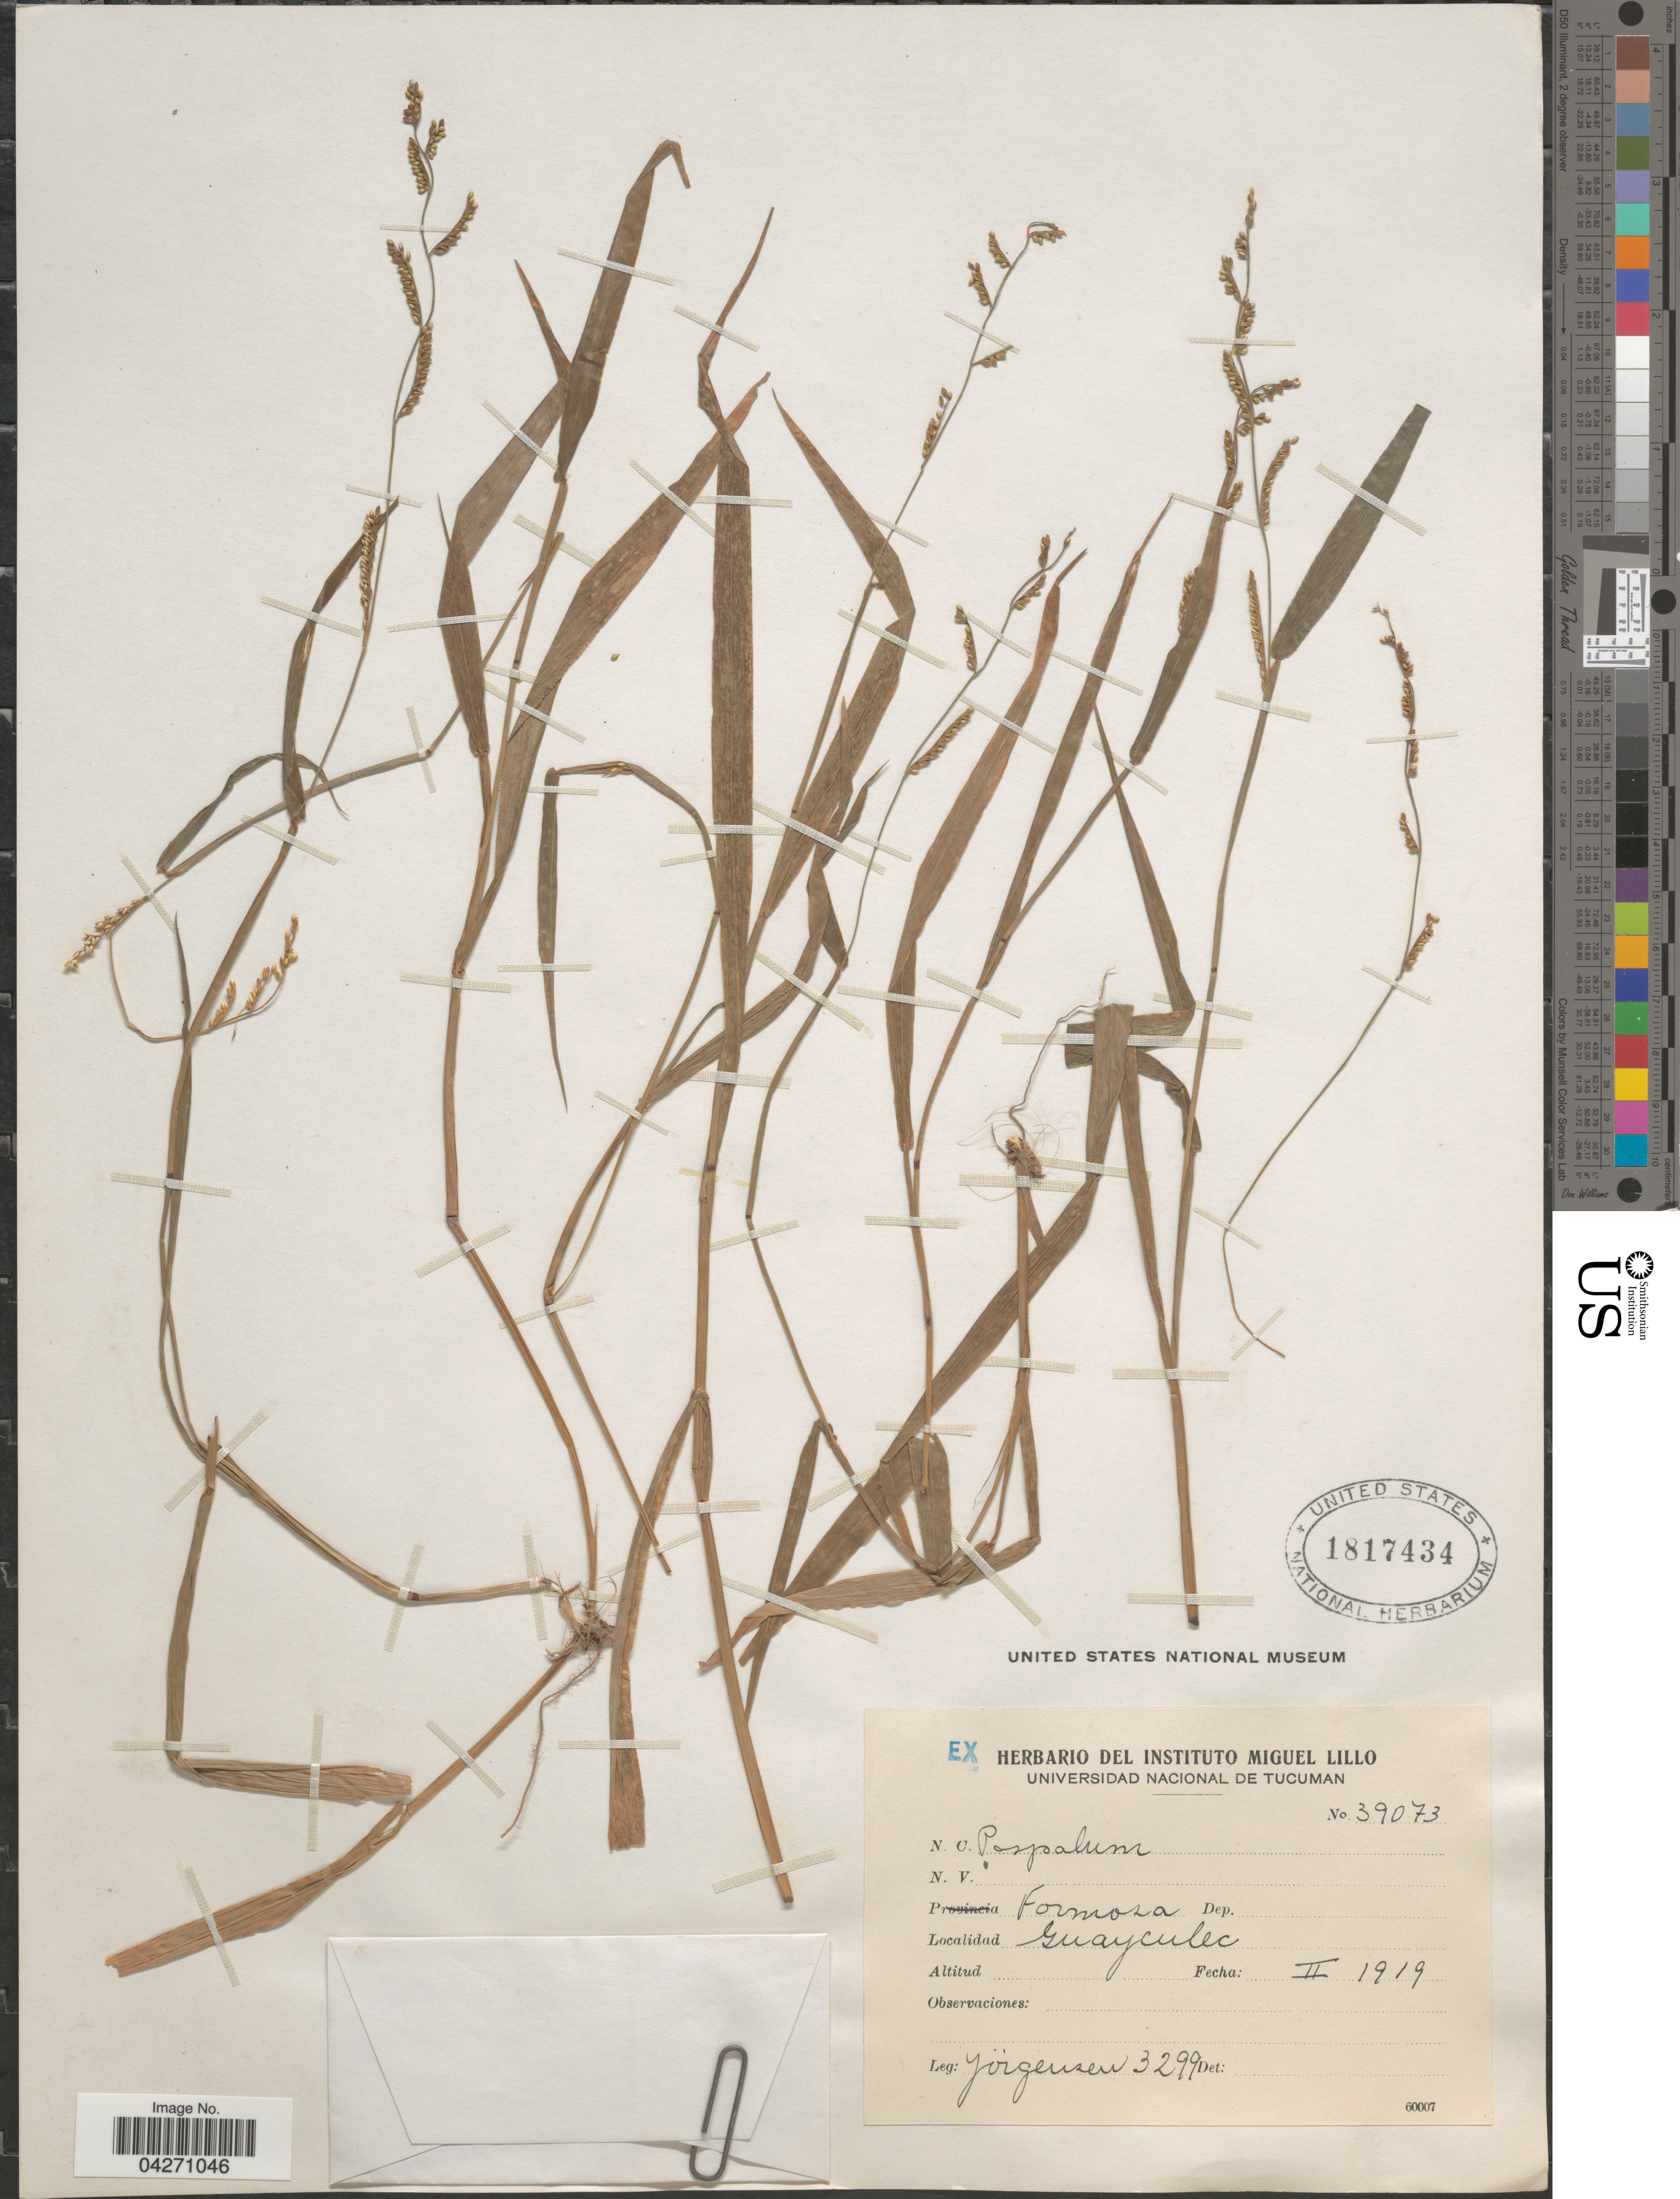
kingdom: Plantae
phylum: Tracheophyta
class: Liliopsida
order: Poales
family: Poaceae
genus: Paspalum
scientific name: Paspalum inaequivalve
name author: Raddi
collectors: Jorgensen, --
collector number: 3299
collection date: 1919-02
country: Argentina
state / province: Formosa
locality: Guayculec.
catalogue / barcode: US 1817434